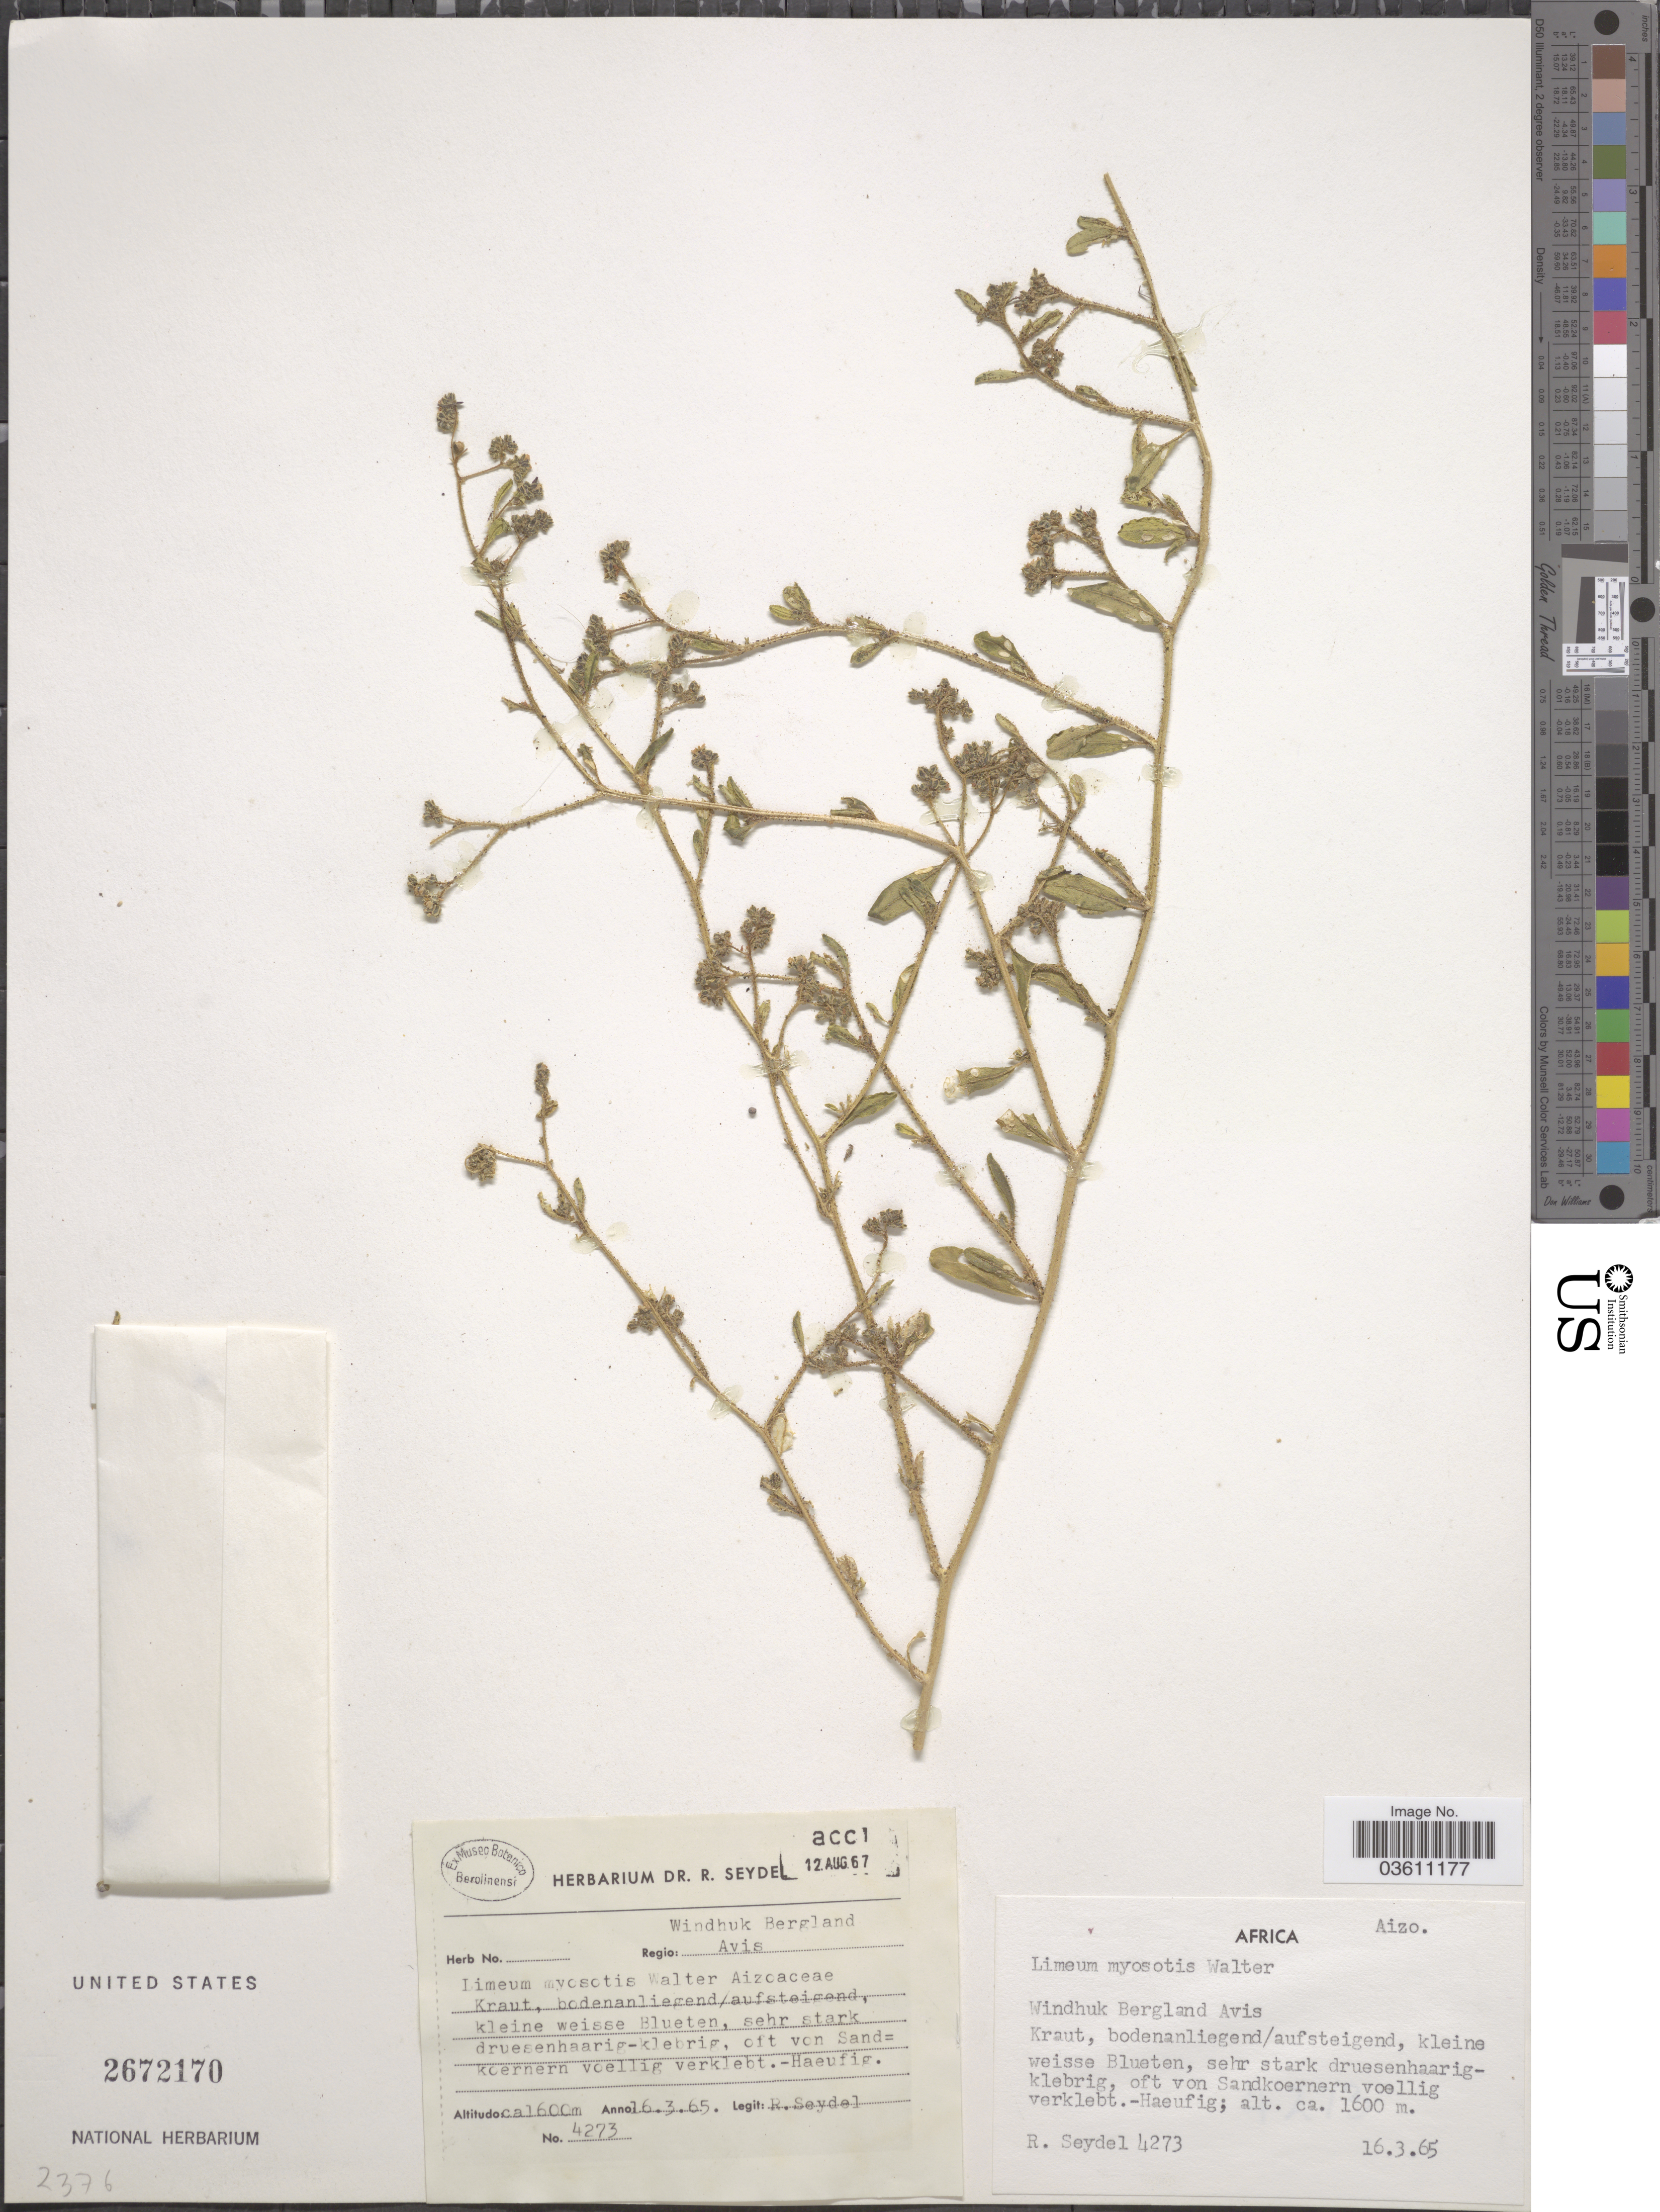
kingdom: Plantae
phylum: Tracheophyta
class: Magnoliopsida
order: Caryophyllales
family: Limeaceae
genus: Limeum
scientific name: Limeum myosotis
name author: H. Walter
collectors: R. Seydel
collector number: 4273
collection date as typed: Transcribed d/m/y: 16/3/65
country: Namibia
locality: Africa, Windhuk Bergland Avis.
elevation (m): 1600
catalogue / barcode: US 2672170